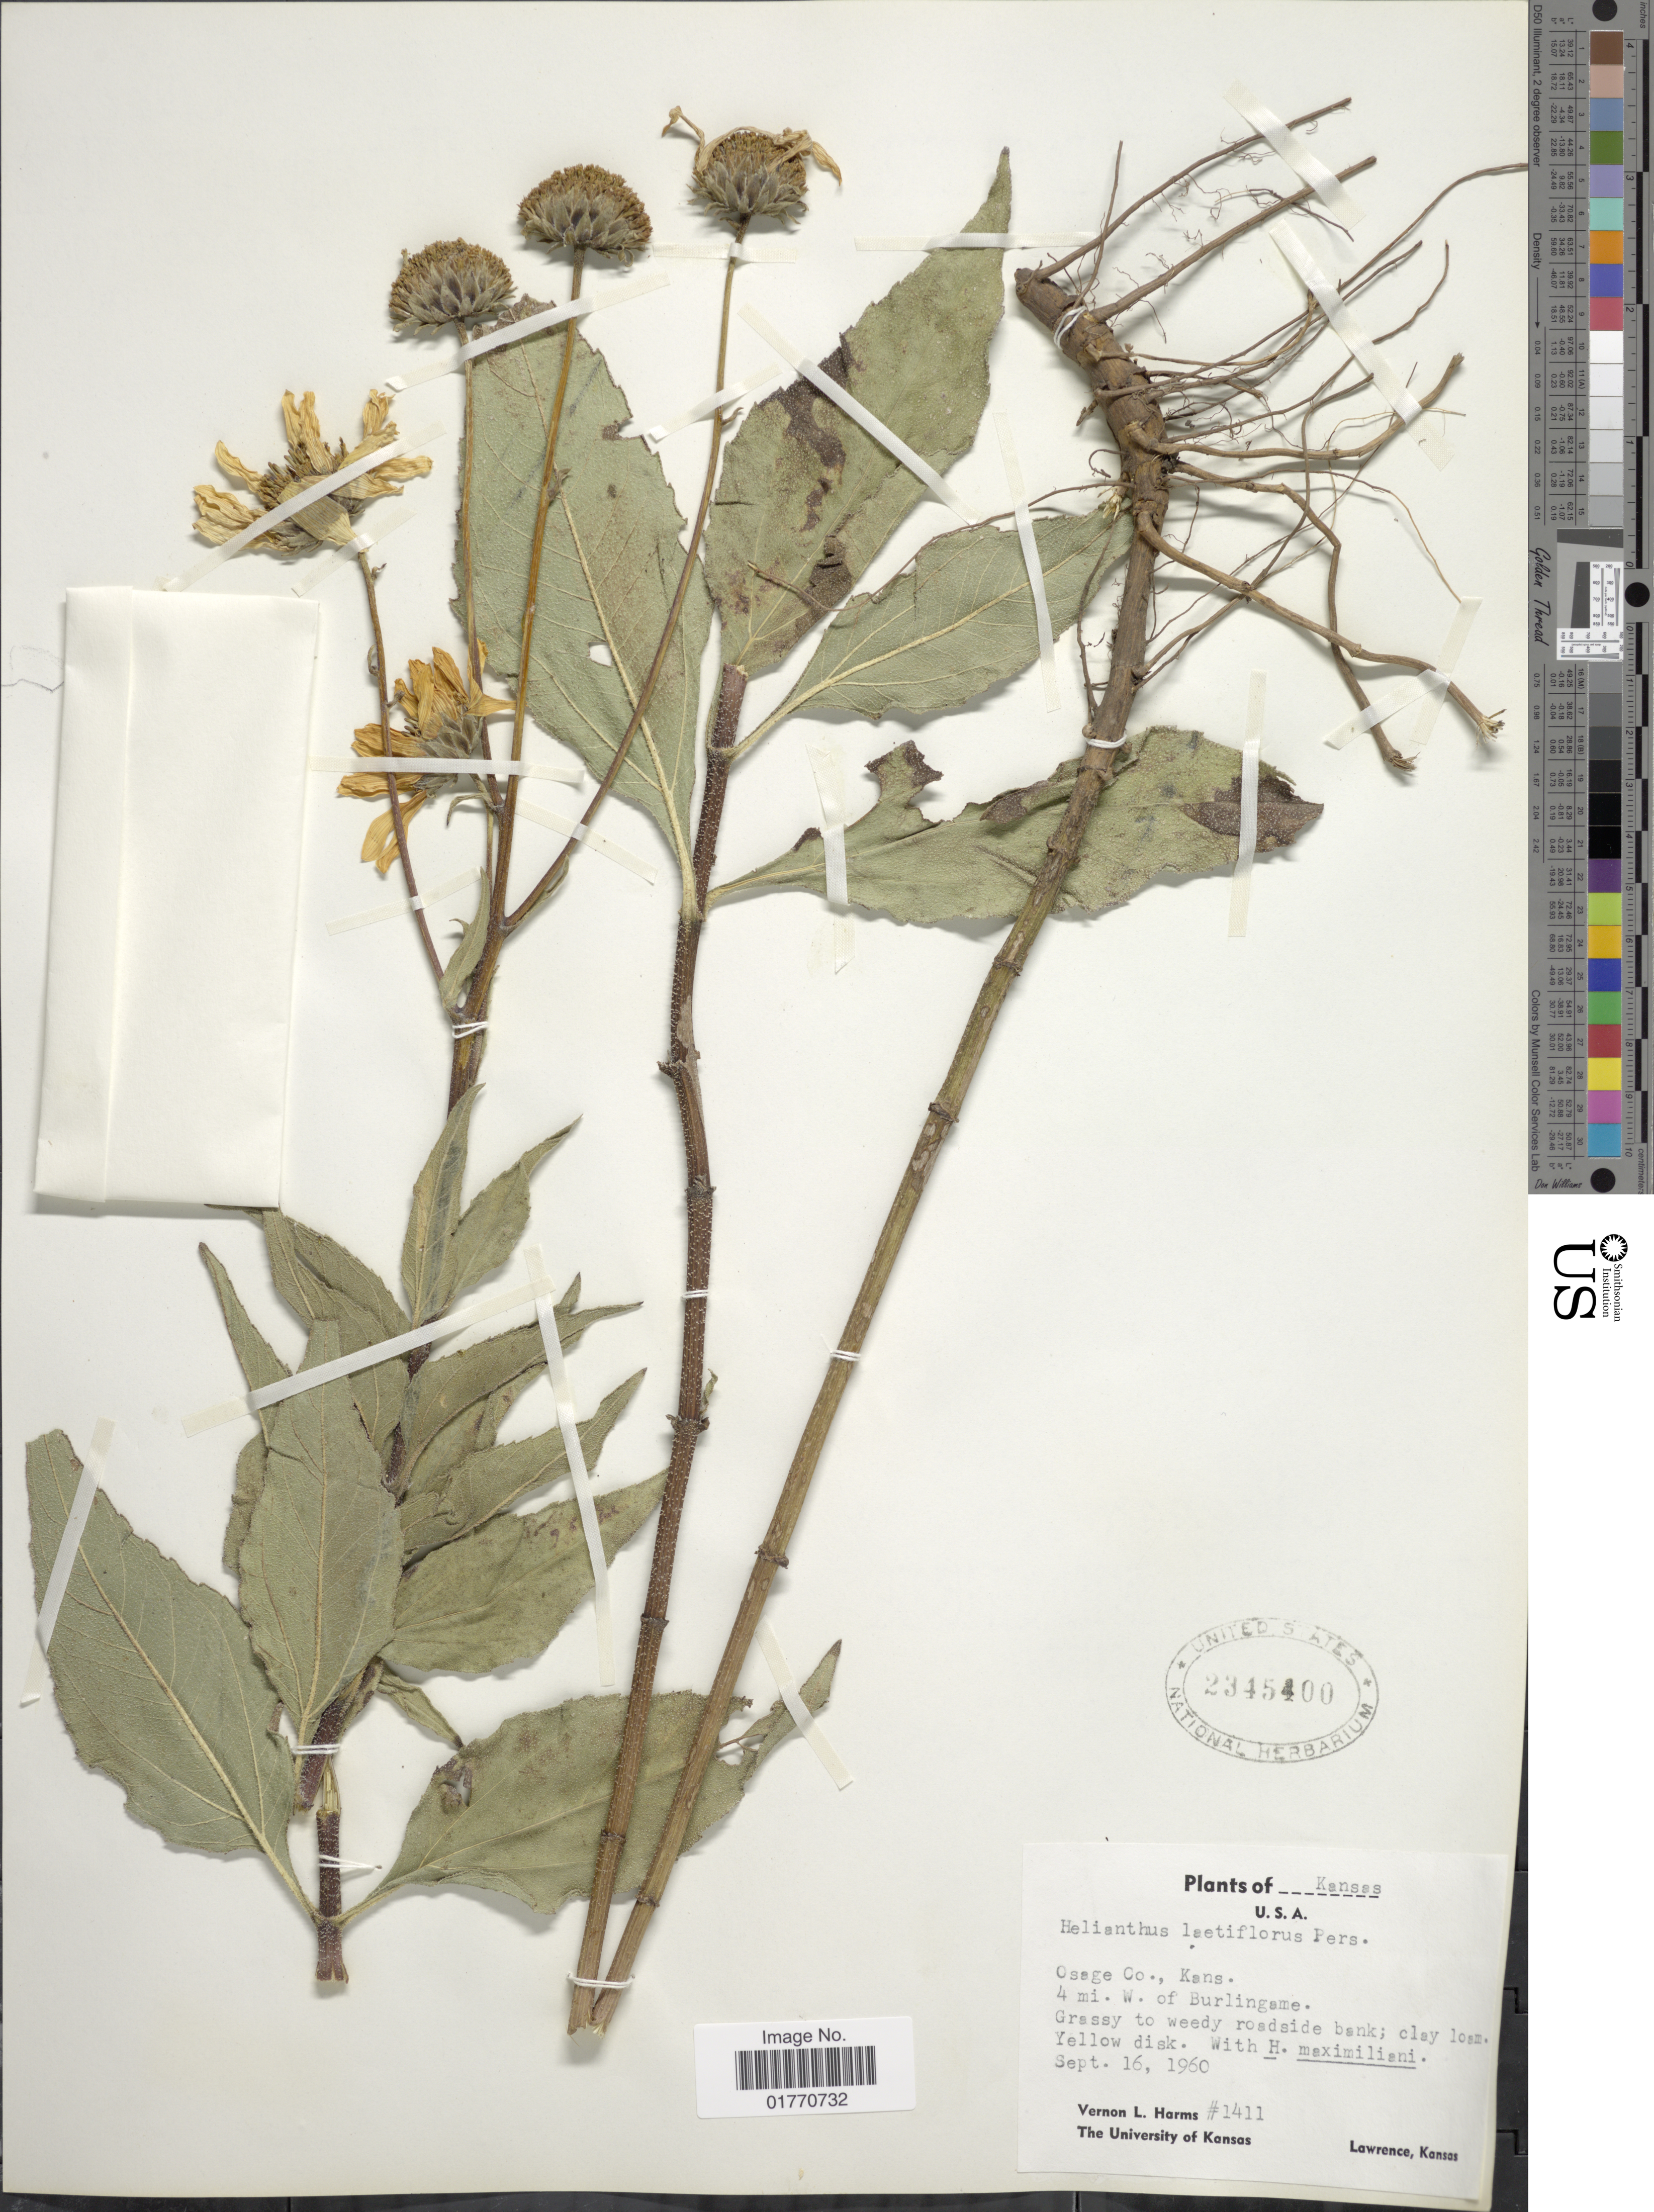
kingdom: Plantae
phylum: Tracheophyta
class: Magnoliopsida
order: Asterales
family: Asteraceae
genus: Helianthus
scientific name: Helianthus laetiflorus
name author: Pers.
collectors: V. Harms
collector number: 1411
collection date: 1960-09-16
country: United States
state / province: Kansas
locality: Osage Co., 4 mi. W. of Burlingame, grassy to weedy roadside bank.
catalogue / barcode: US 2345400